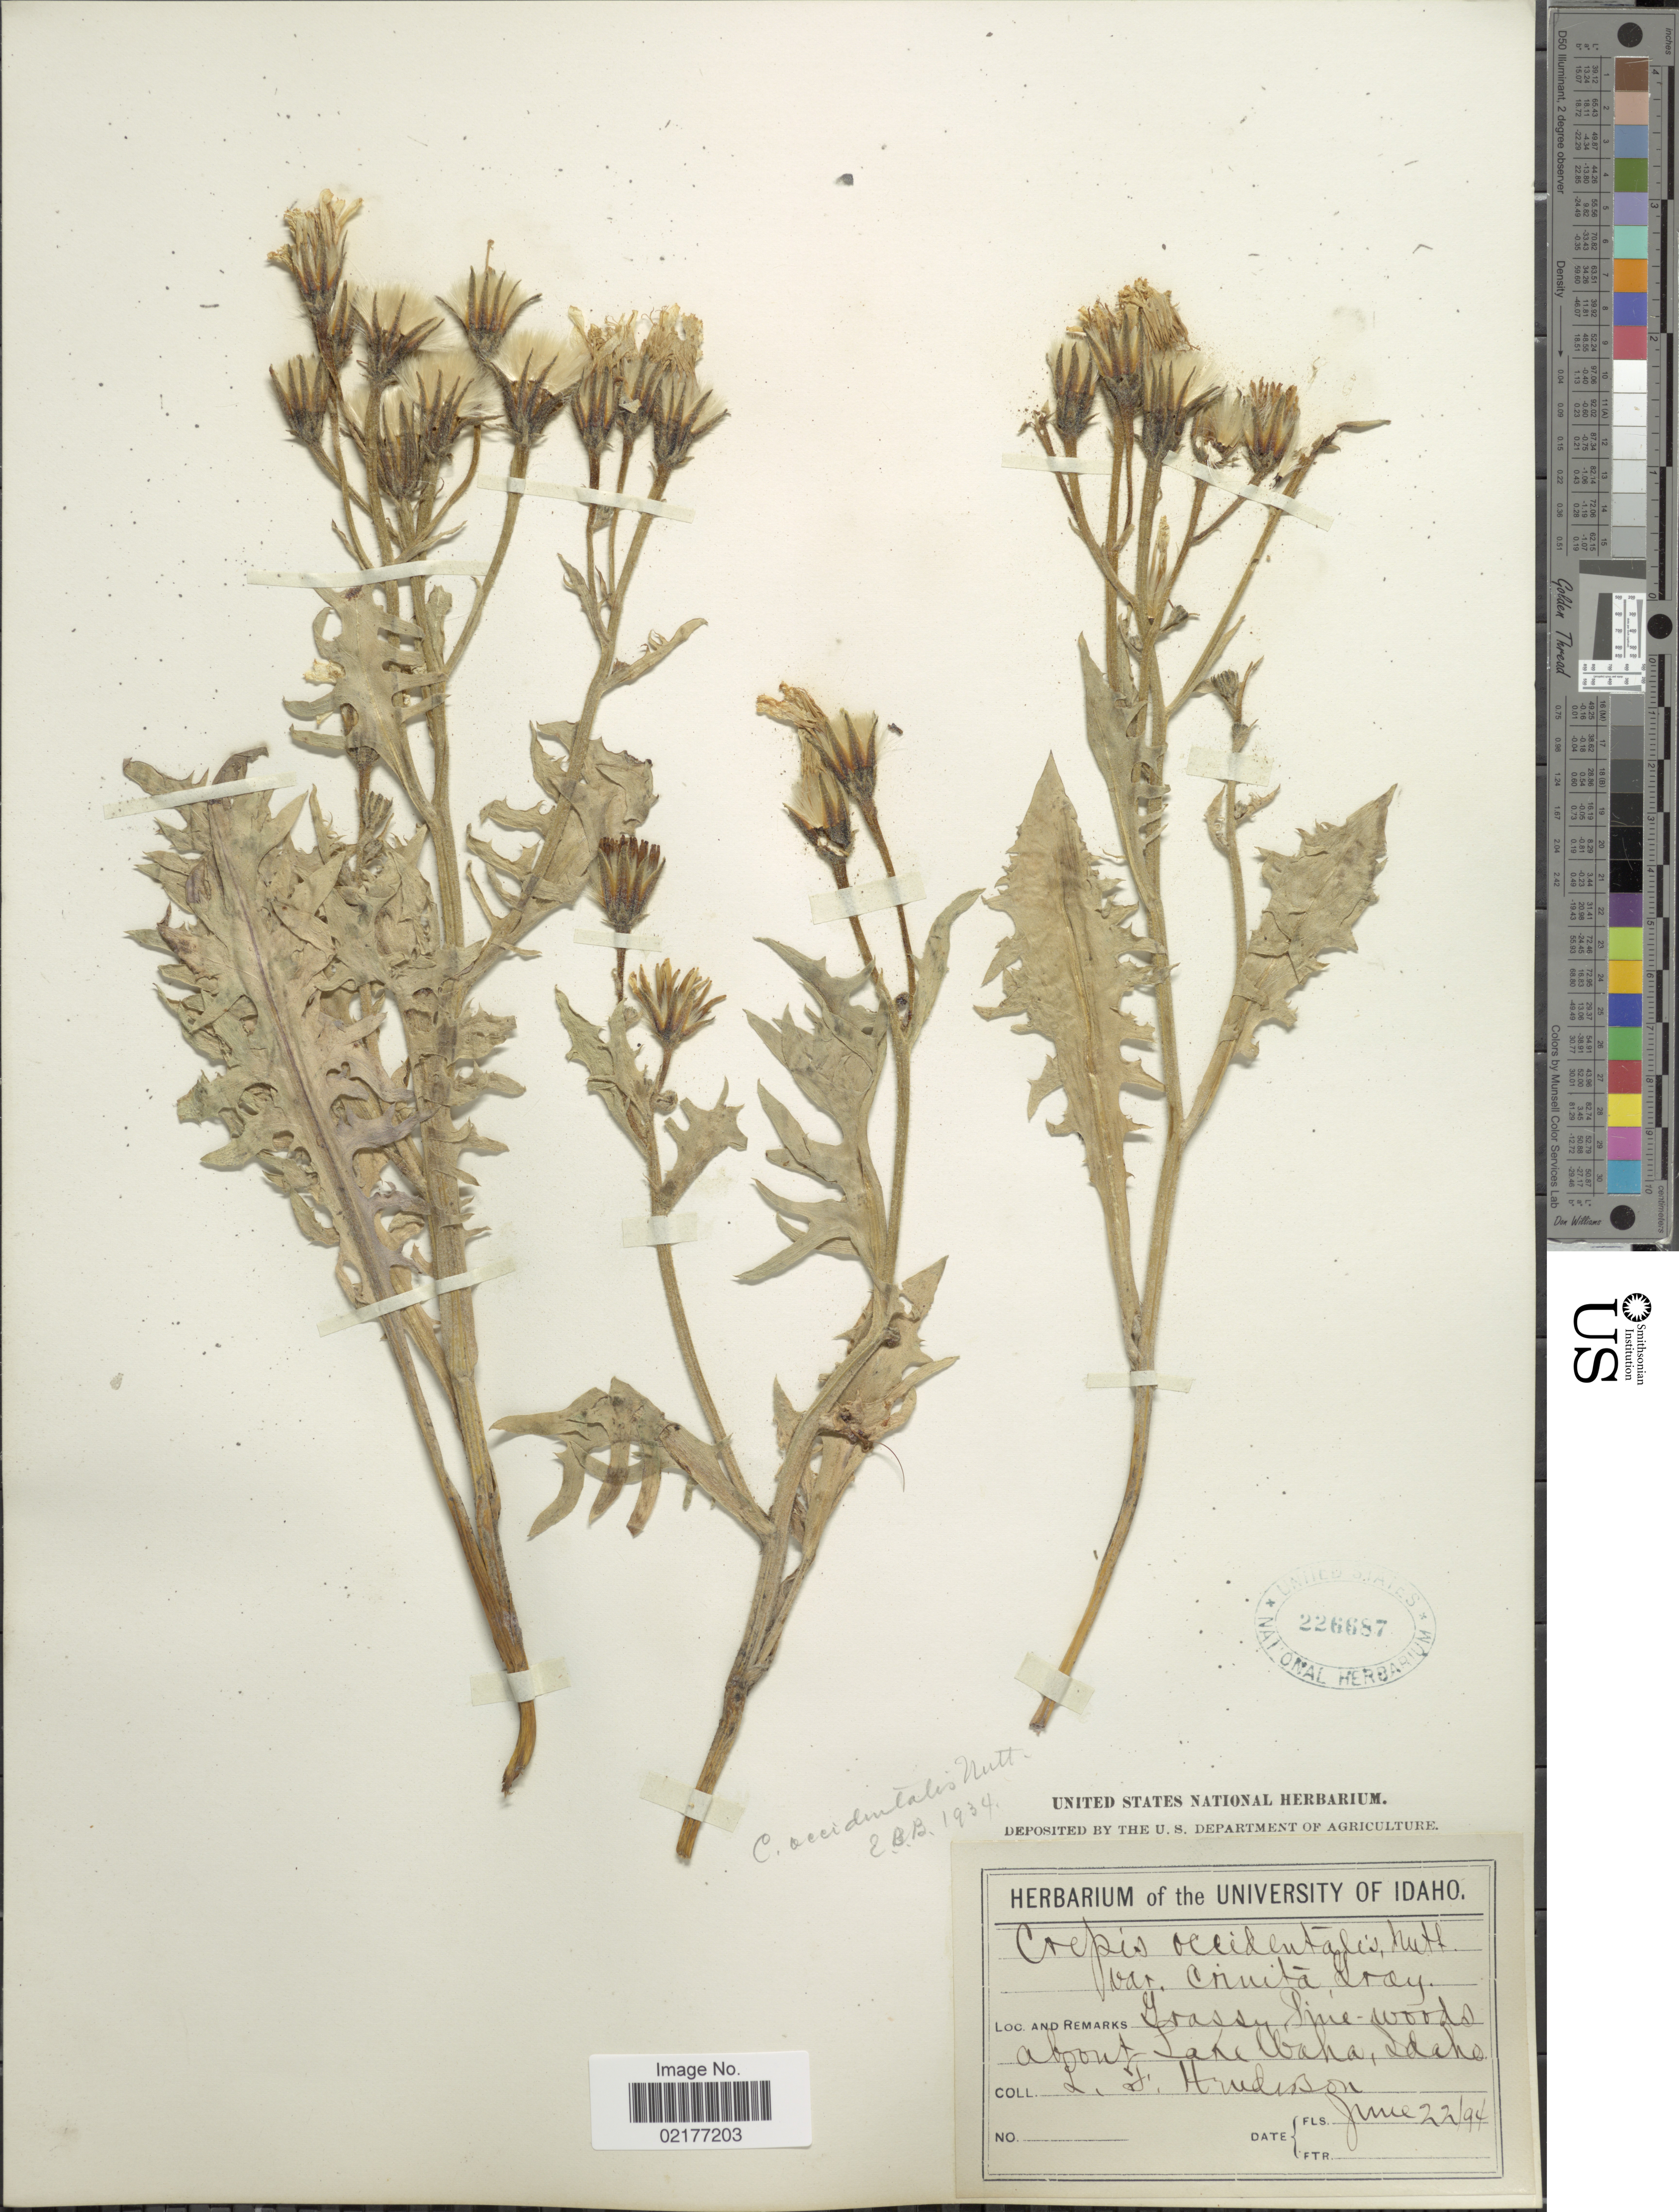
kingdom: Plantae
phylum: Tracheophyta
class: Magnoliopsida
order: Asterales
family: Asteraceae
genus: Crepis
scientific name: Crepis occidentalis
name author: Nutt.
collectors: L. Henderson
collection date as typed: Transcribed d/m/y: 22/6/94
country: United States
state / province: Idaho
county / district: Nez Perce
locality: About Lake Waha, Idaho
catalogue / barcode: US 226687